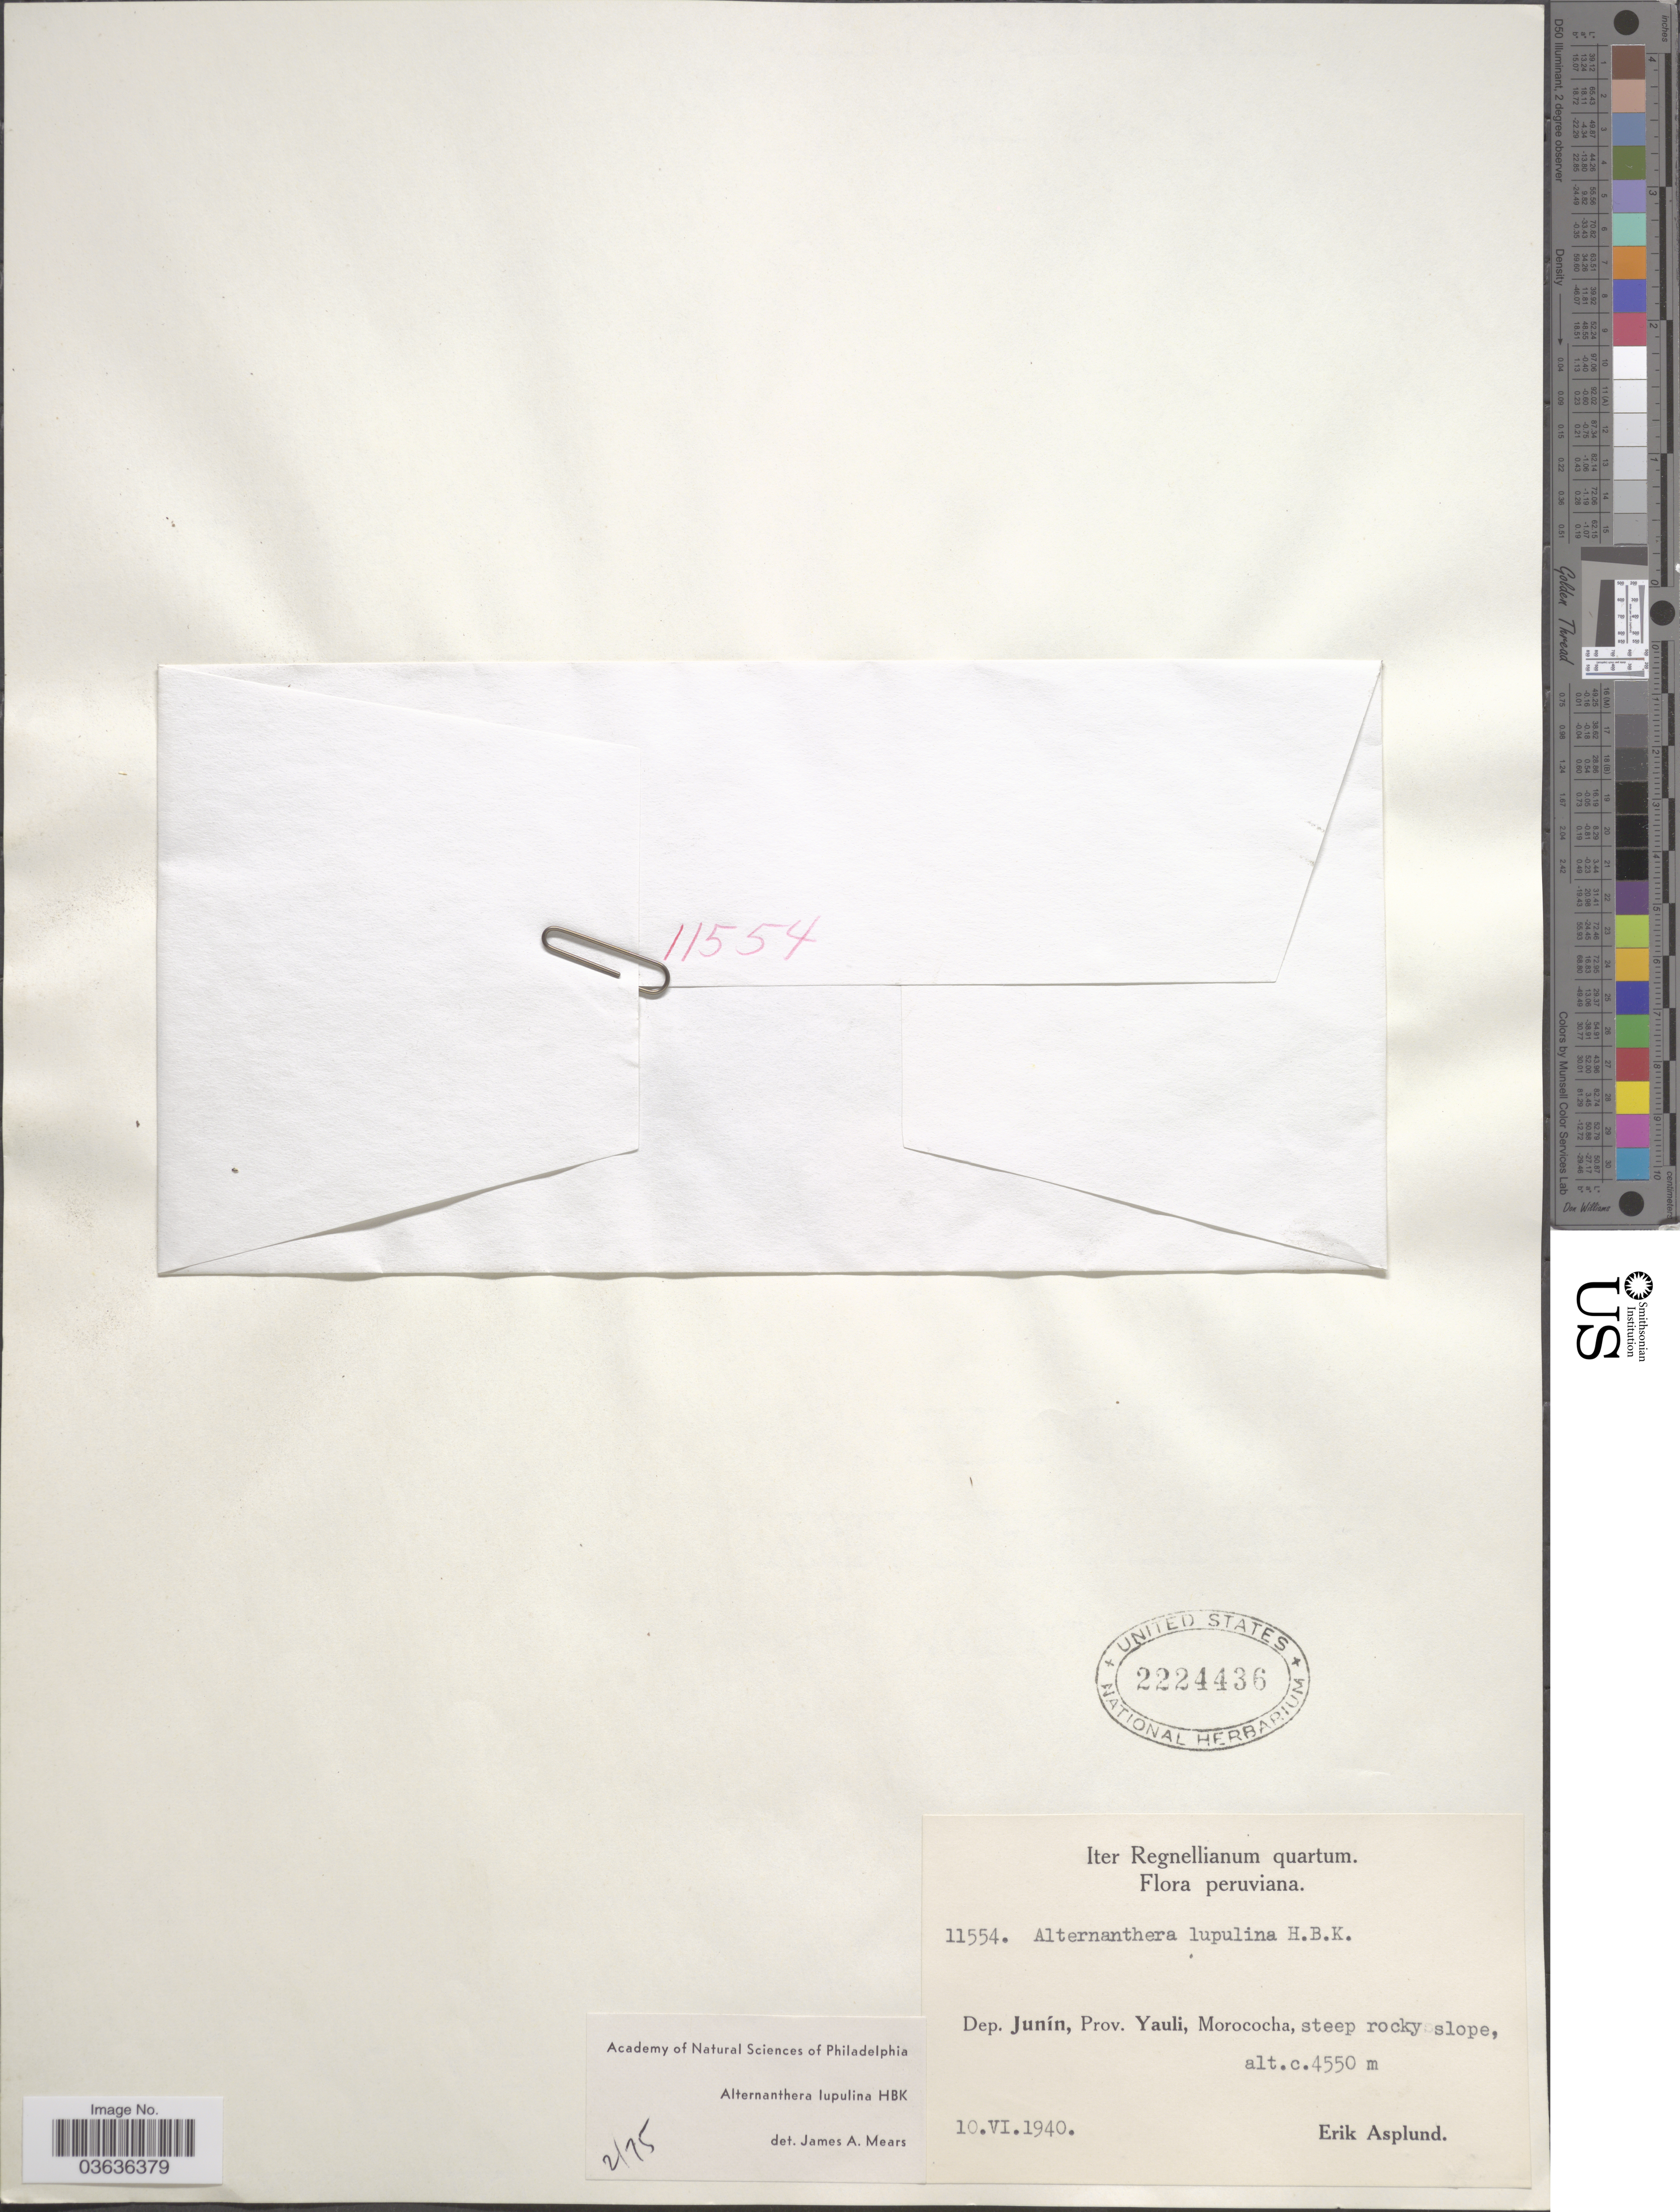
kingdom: Plantae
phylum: Tracheophyta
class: Magnoliopsida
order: Caryophyllales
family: Amaranthaceae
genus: Alternanthera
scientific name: Alternanthera lupulina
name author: Kunth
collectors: E. Asplund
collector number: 11554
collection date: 1940-06-10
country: Peru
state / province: Junín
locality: Dep. Junín, Prov. Yauli, Morococha.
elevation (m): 4550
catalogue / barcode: US 2224436